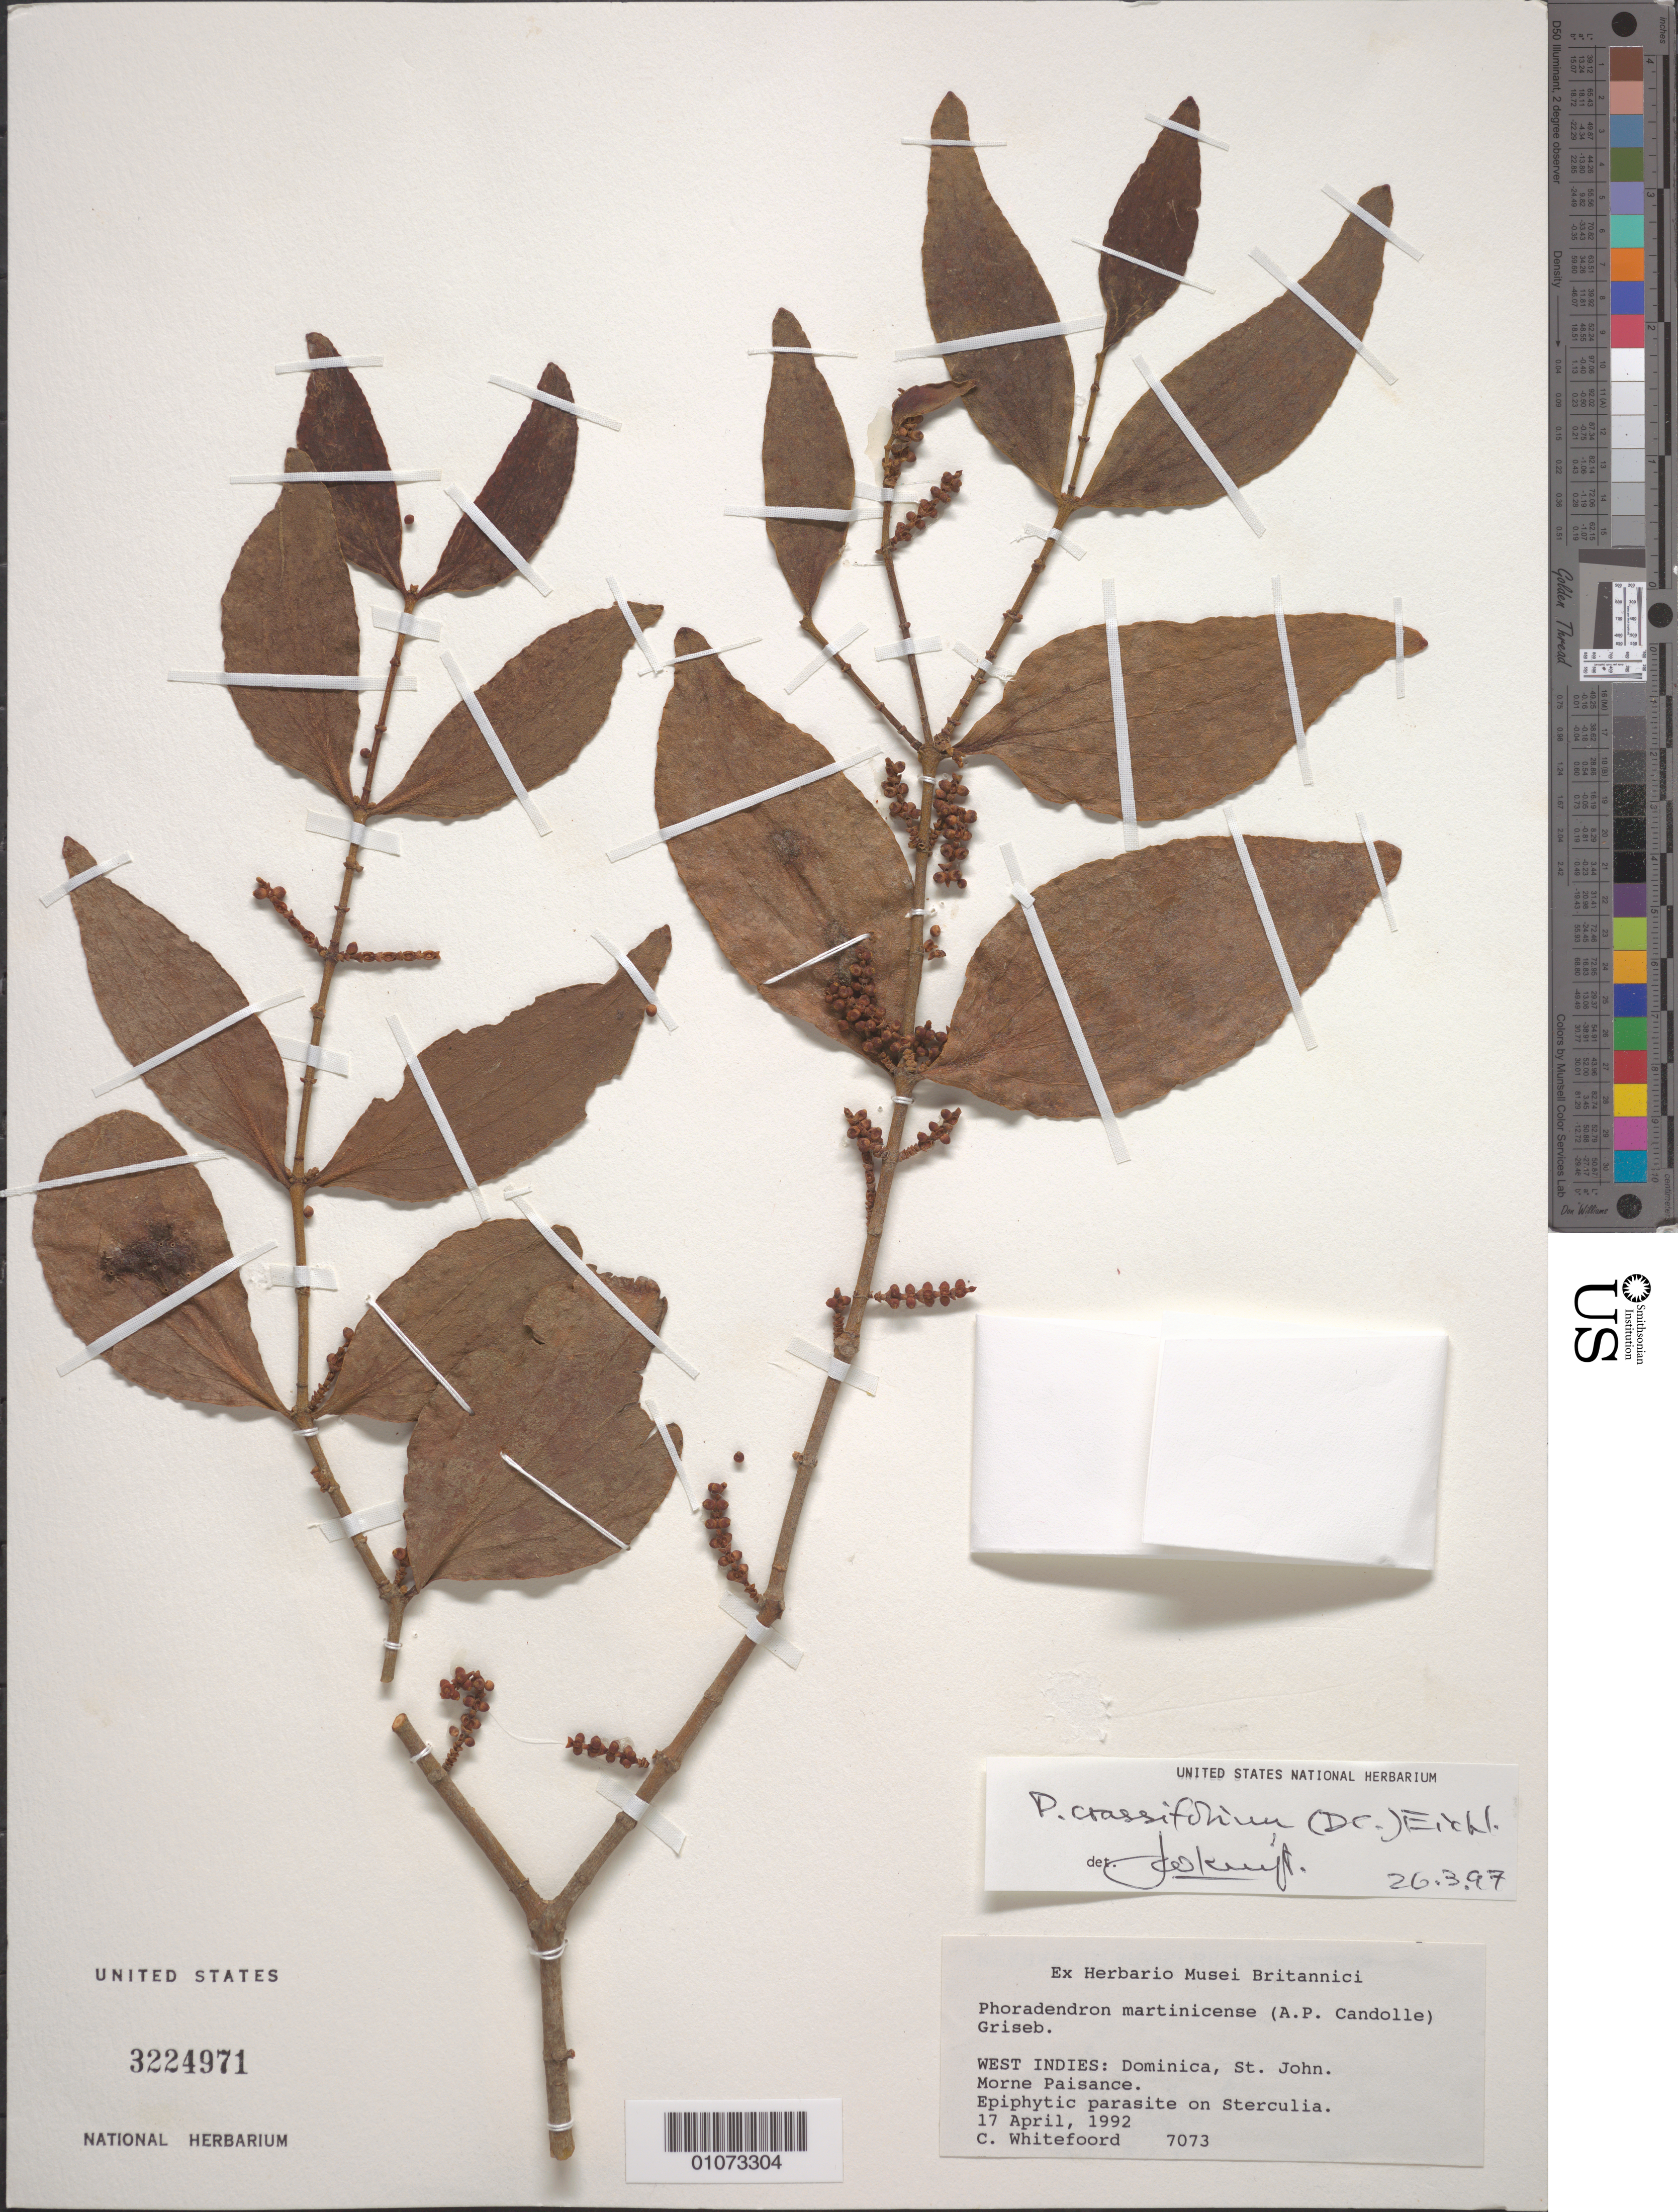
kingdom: Plantae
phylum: Tracheophyta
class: Magnoliopsida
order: Santalales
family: Viscaceae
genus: Phoradendron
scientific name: Phoradendron martinicense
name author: (DC.) Griseb.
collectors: C. Whitefoord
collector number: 7073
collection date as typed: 17 Apr 1992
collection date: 1992-04-17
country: Dominica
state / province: St. John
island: Dominica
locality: Morne Paisance.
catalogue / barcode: US 3224971